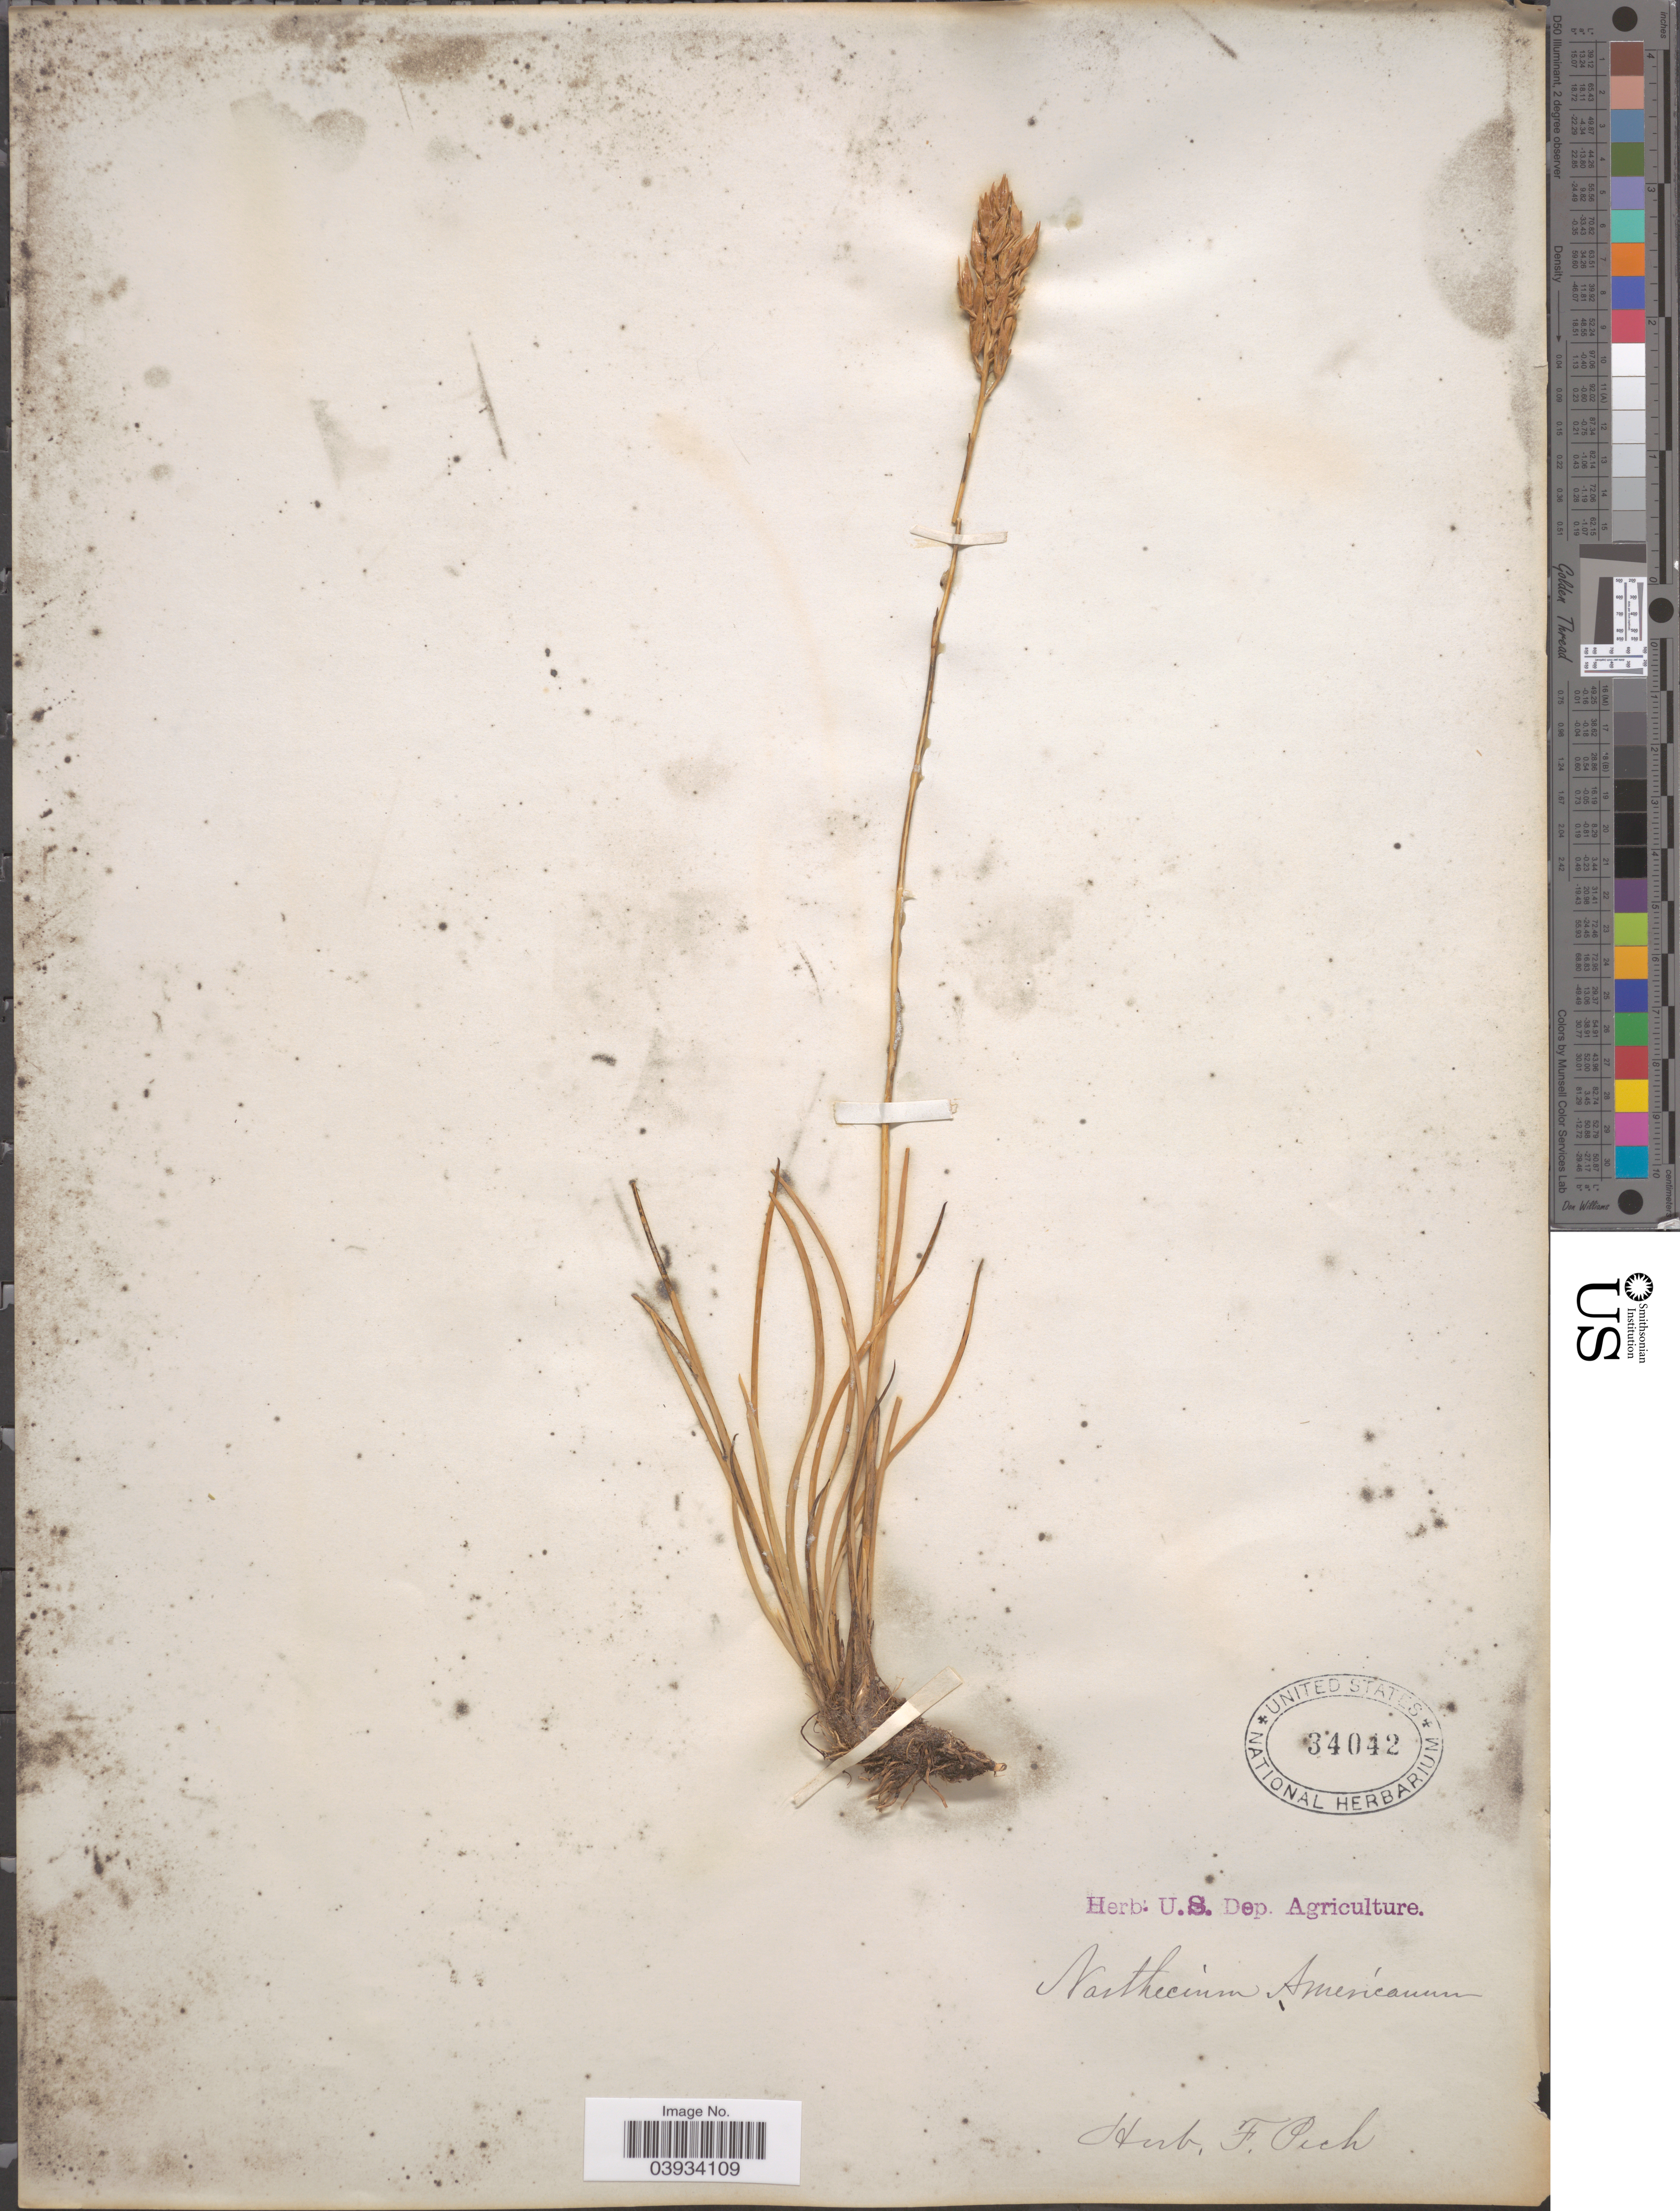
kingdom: Plantae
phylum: Tracheophyta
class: Liliopsida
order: Dioscoreales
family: Nartheciaceae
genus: Narthecium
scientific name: Narthecium americanum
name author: Ker Gawl.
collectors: Ex herb. F. Pich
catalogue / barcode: US 34042